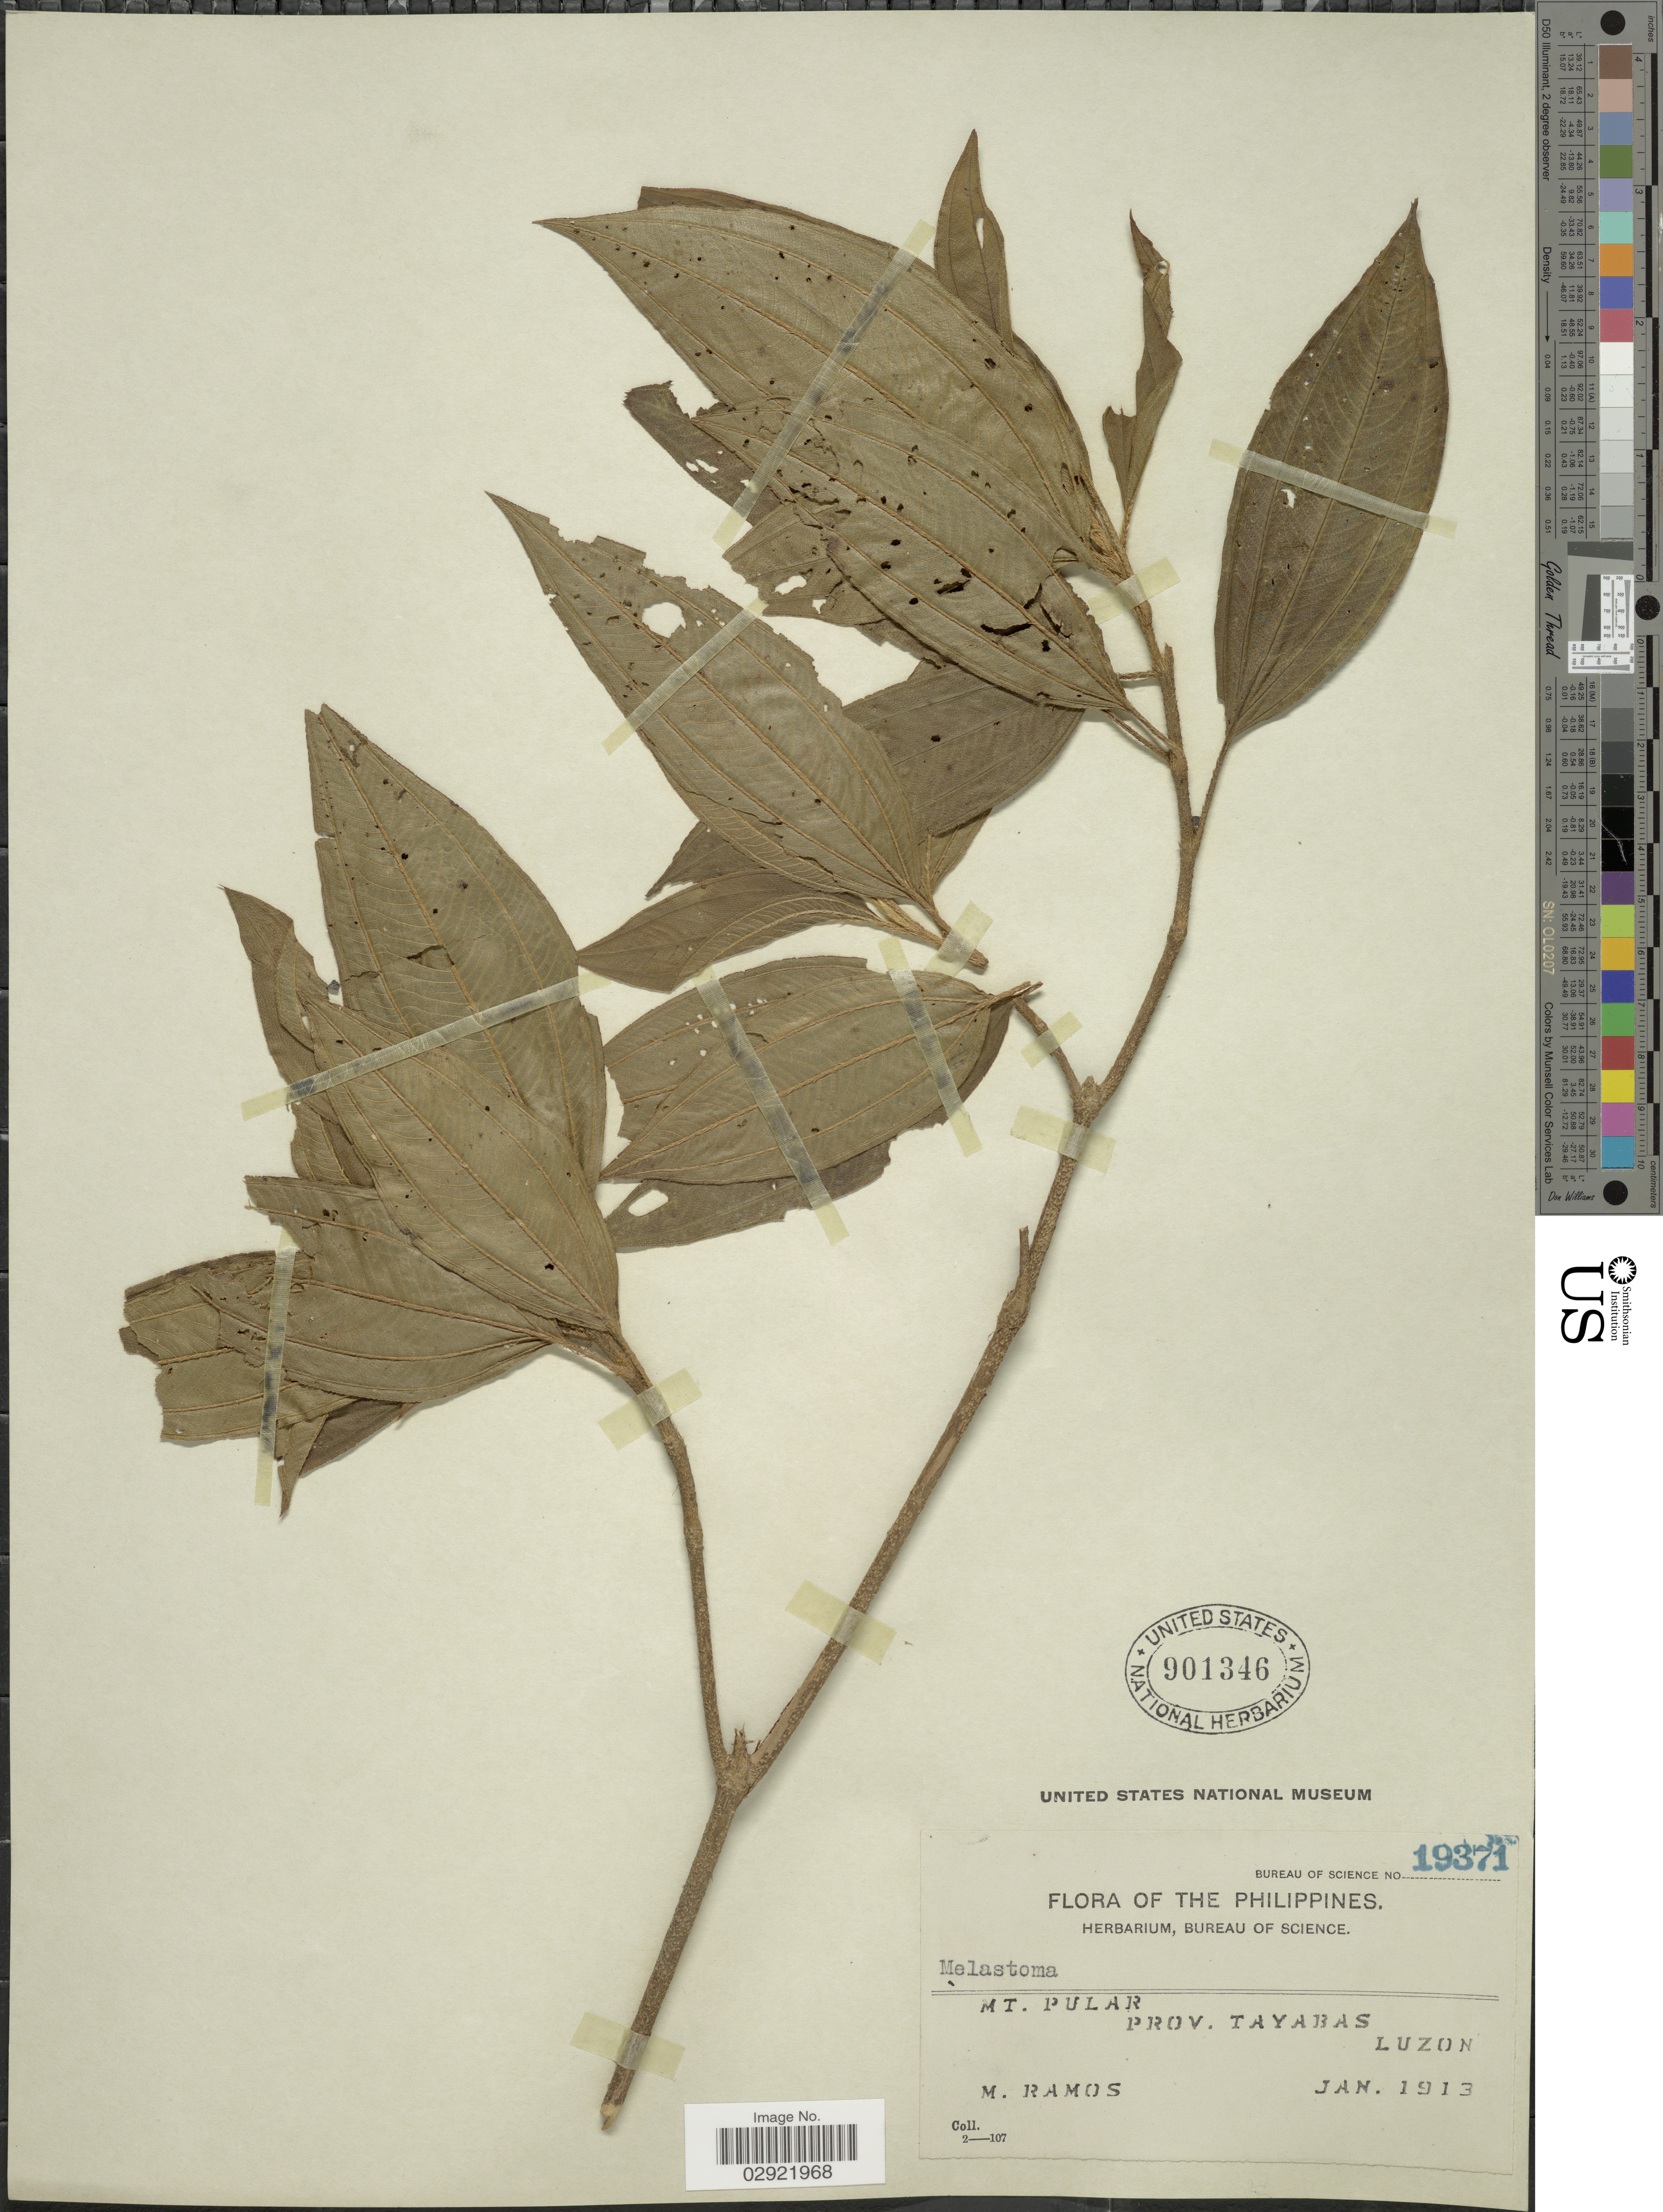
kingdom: Plantae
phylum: Tracheophyta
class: Magnoliopsida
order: Myrtales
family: Melastomataceae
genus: Melastoma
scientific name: Melastoma sp.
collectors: M. Ramos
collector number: Bureau of Science 19371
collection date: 1913-01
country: Philippines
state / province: Calabarzon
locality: Mt. Pular, Prov. Tayabas, Luzon.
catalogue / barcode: US 901346